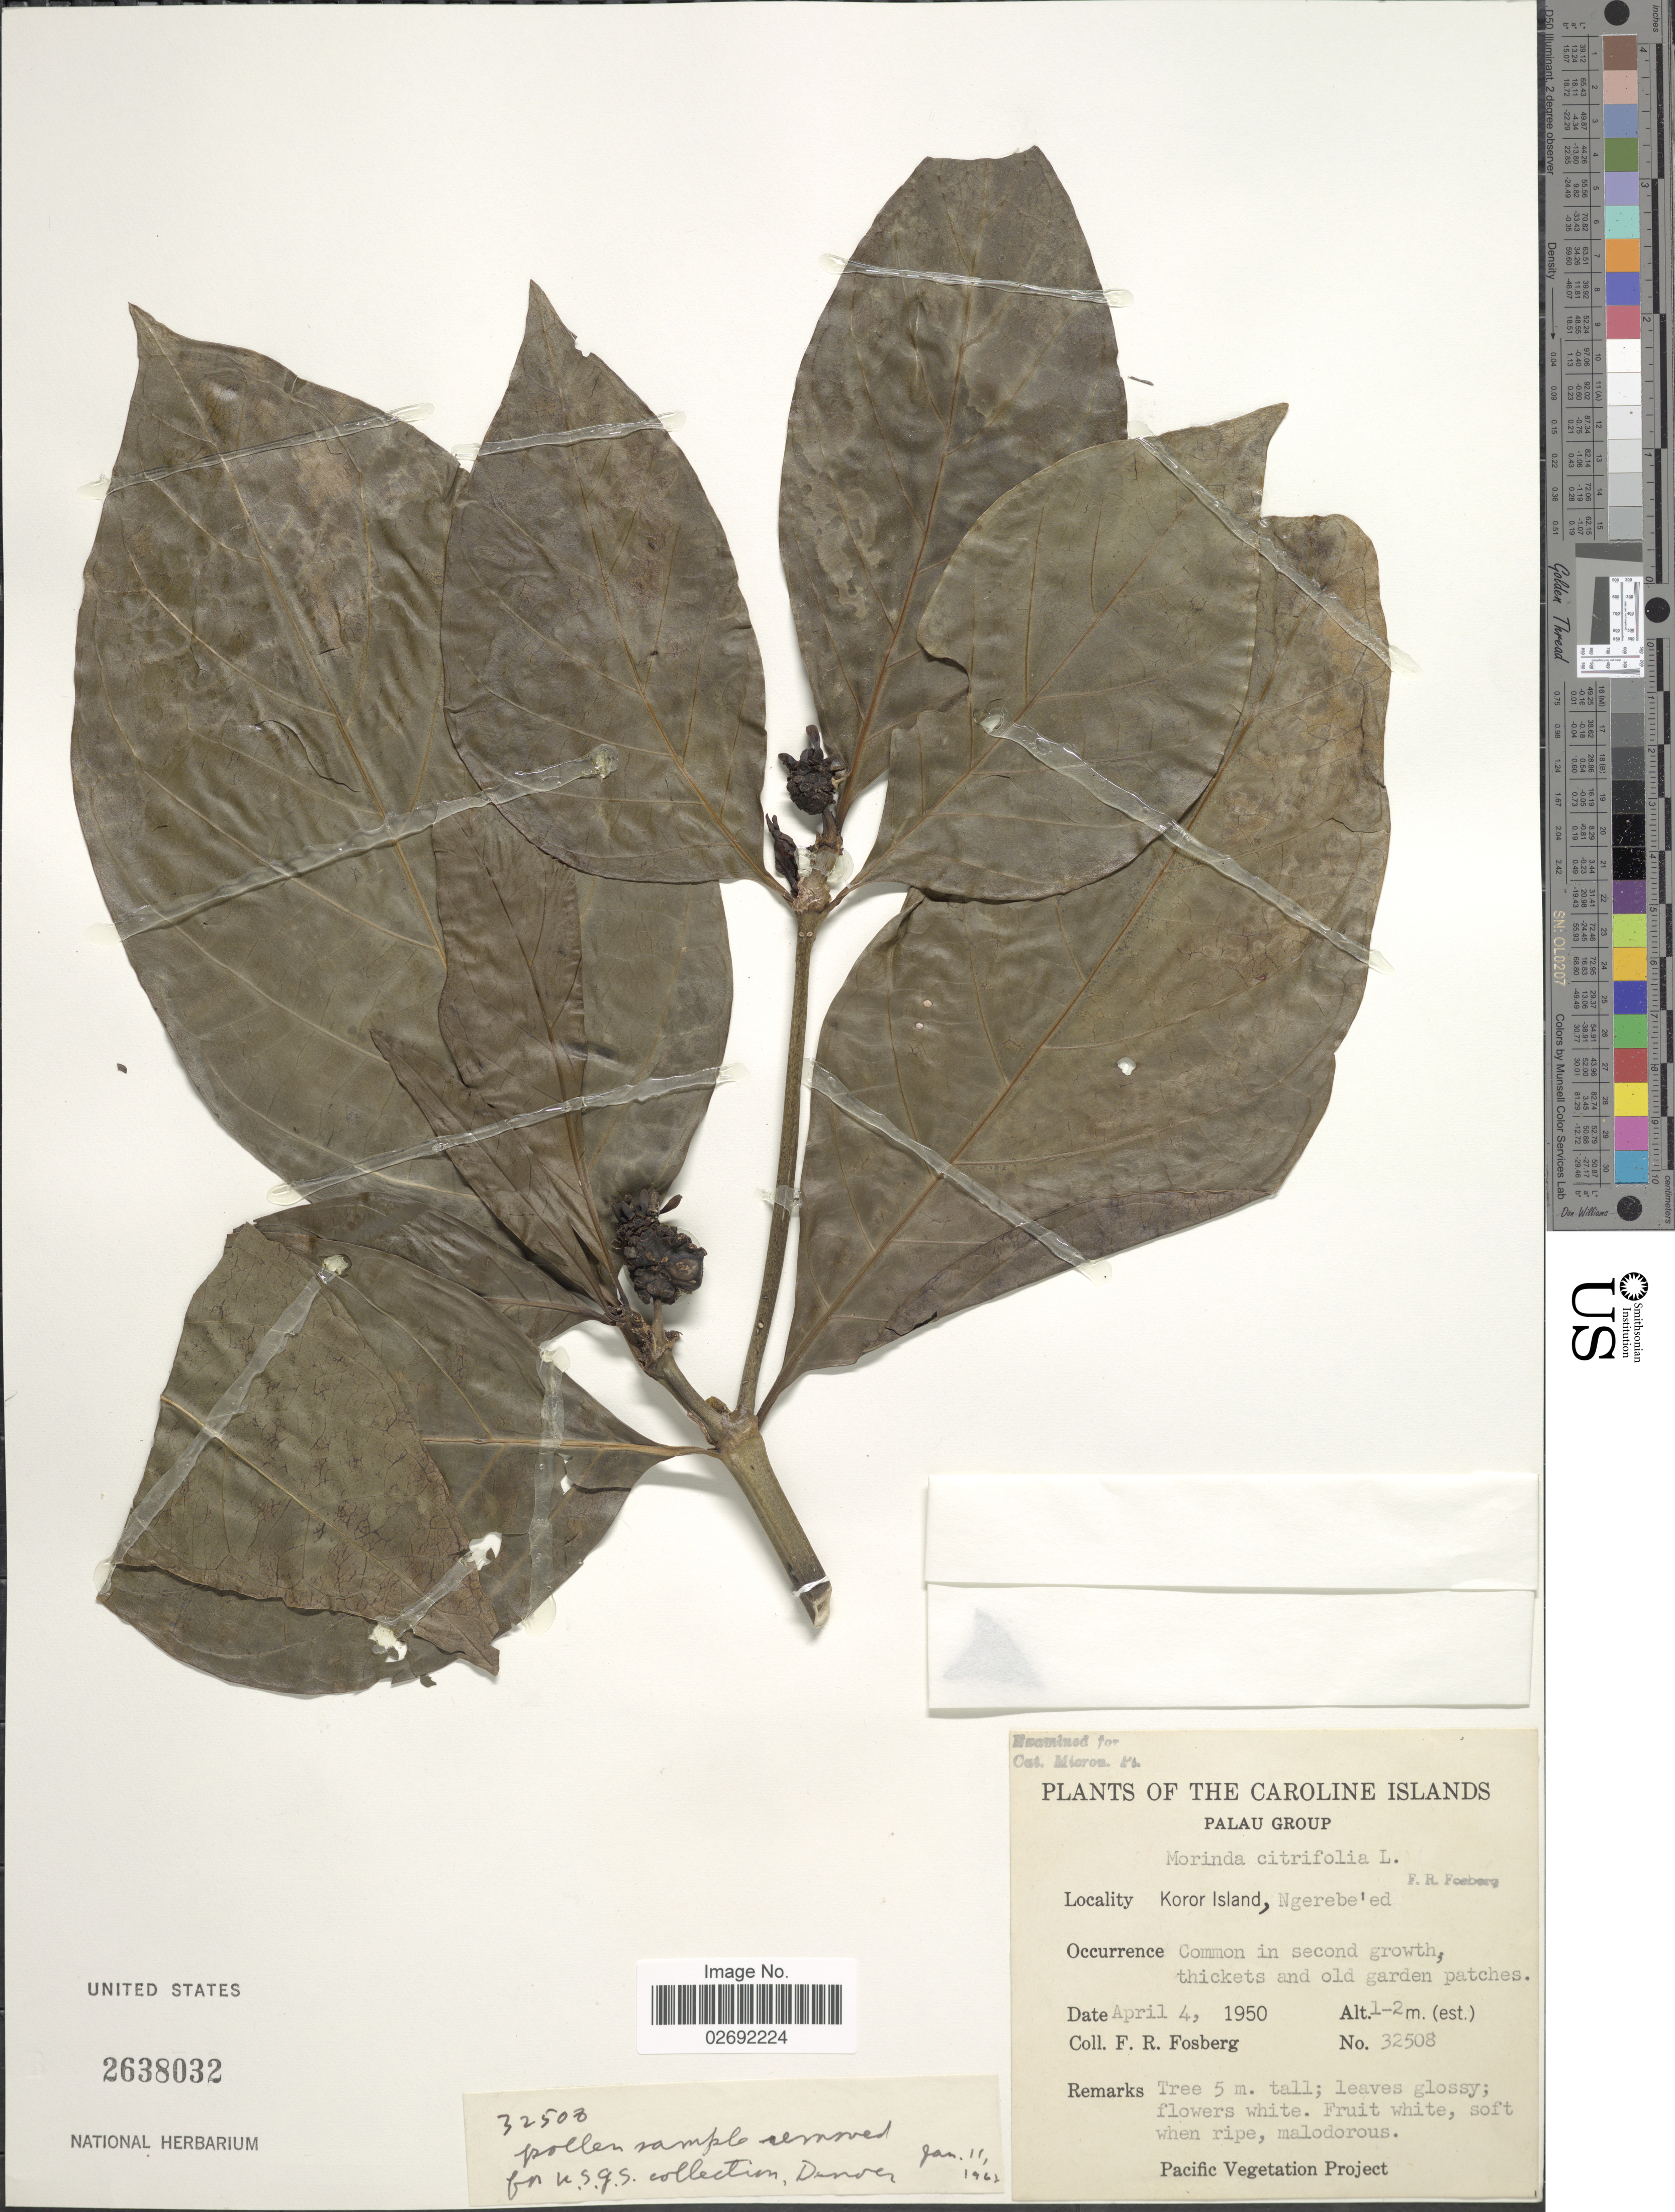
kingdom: Plantae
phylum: Tracheophyta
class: Magnoliopsida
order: Gentianales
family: Rubiaceae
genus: Morinda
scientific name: Morinda citrifolia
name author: L.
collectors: F. R. Fosberg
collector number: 32508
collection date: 1950-04-04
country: Palau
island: Oreor [Koror]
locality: Koror Island, Ngerebe'ed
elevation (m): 1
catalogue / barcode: US 2638032